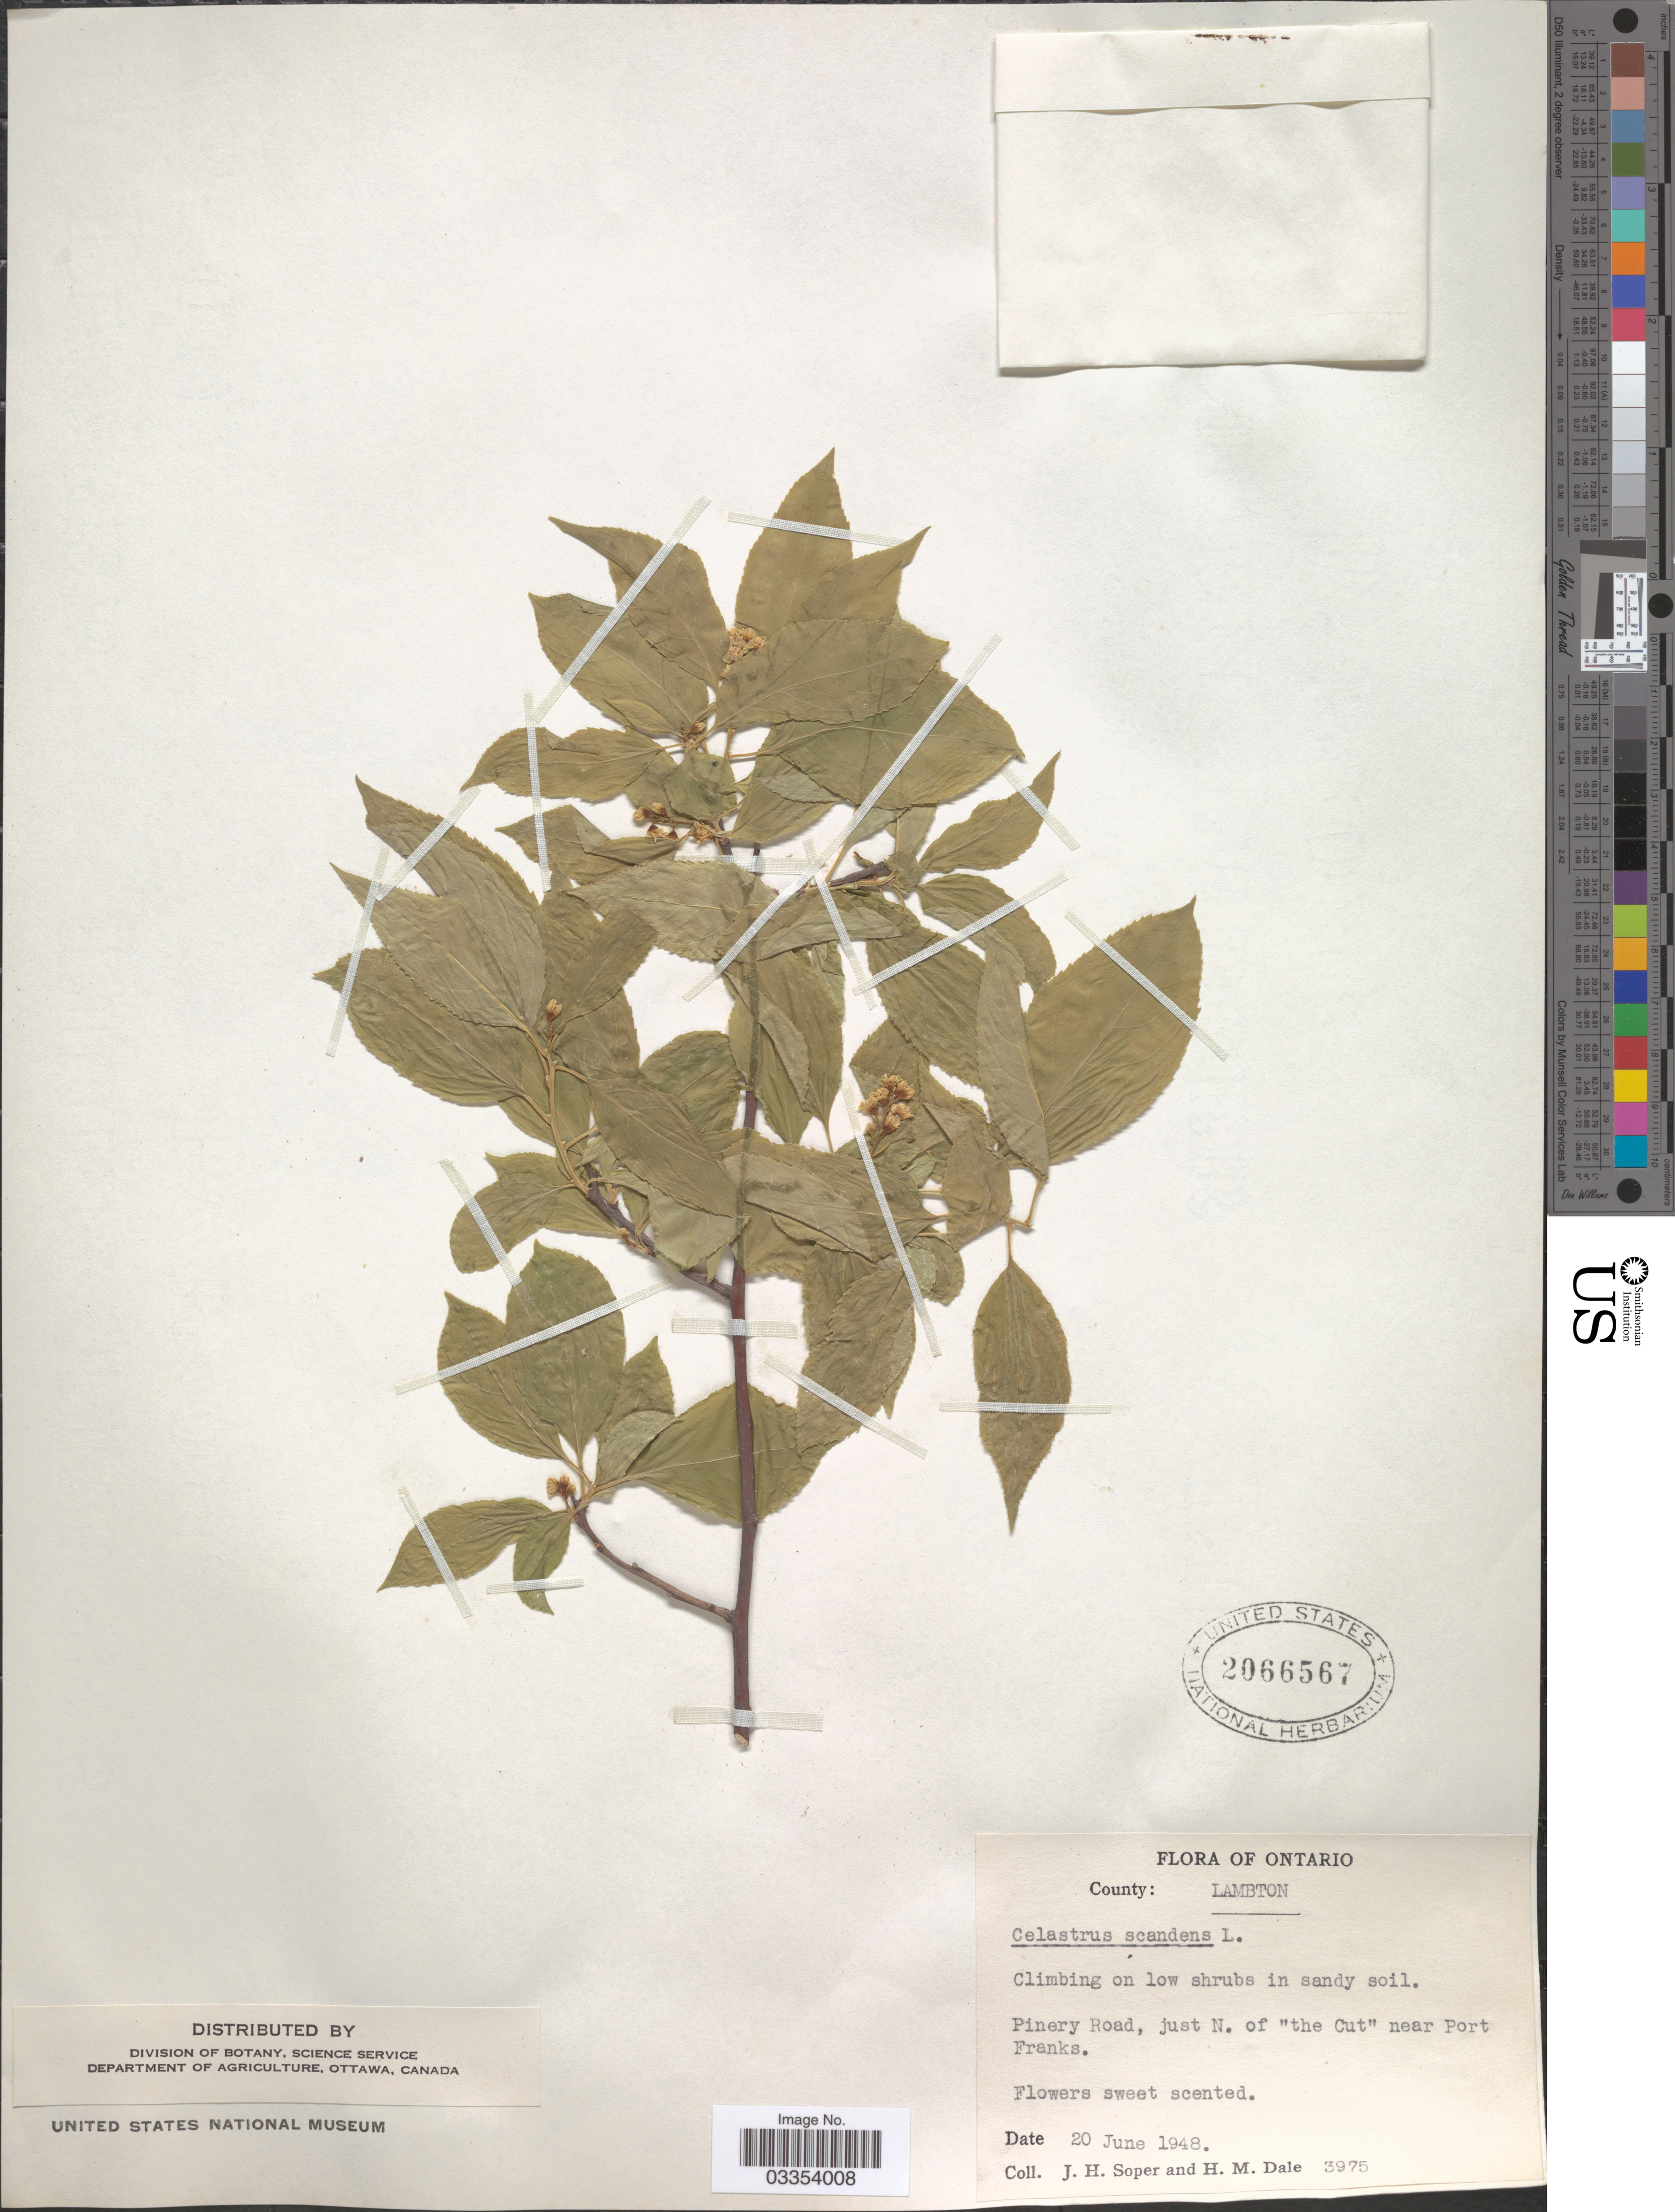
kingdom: Plantae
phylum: Tracheophyta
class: Magnoliopsida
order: Celastrales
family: Celastraceae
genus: Celastrus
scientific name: Celastrus scandens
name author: L.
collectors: J. H. Soper & H. M. Dale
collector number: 3975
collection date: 1948-06-20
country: Canada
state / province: Ontario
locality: County: Lambton. Pinery Road, just N. of "the Cut" near Port Franks.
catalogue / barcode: US 2066567